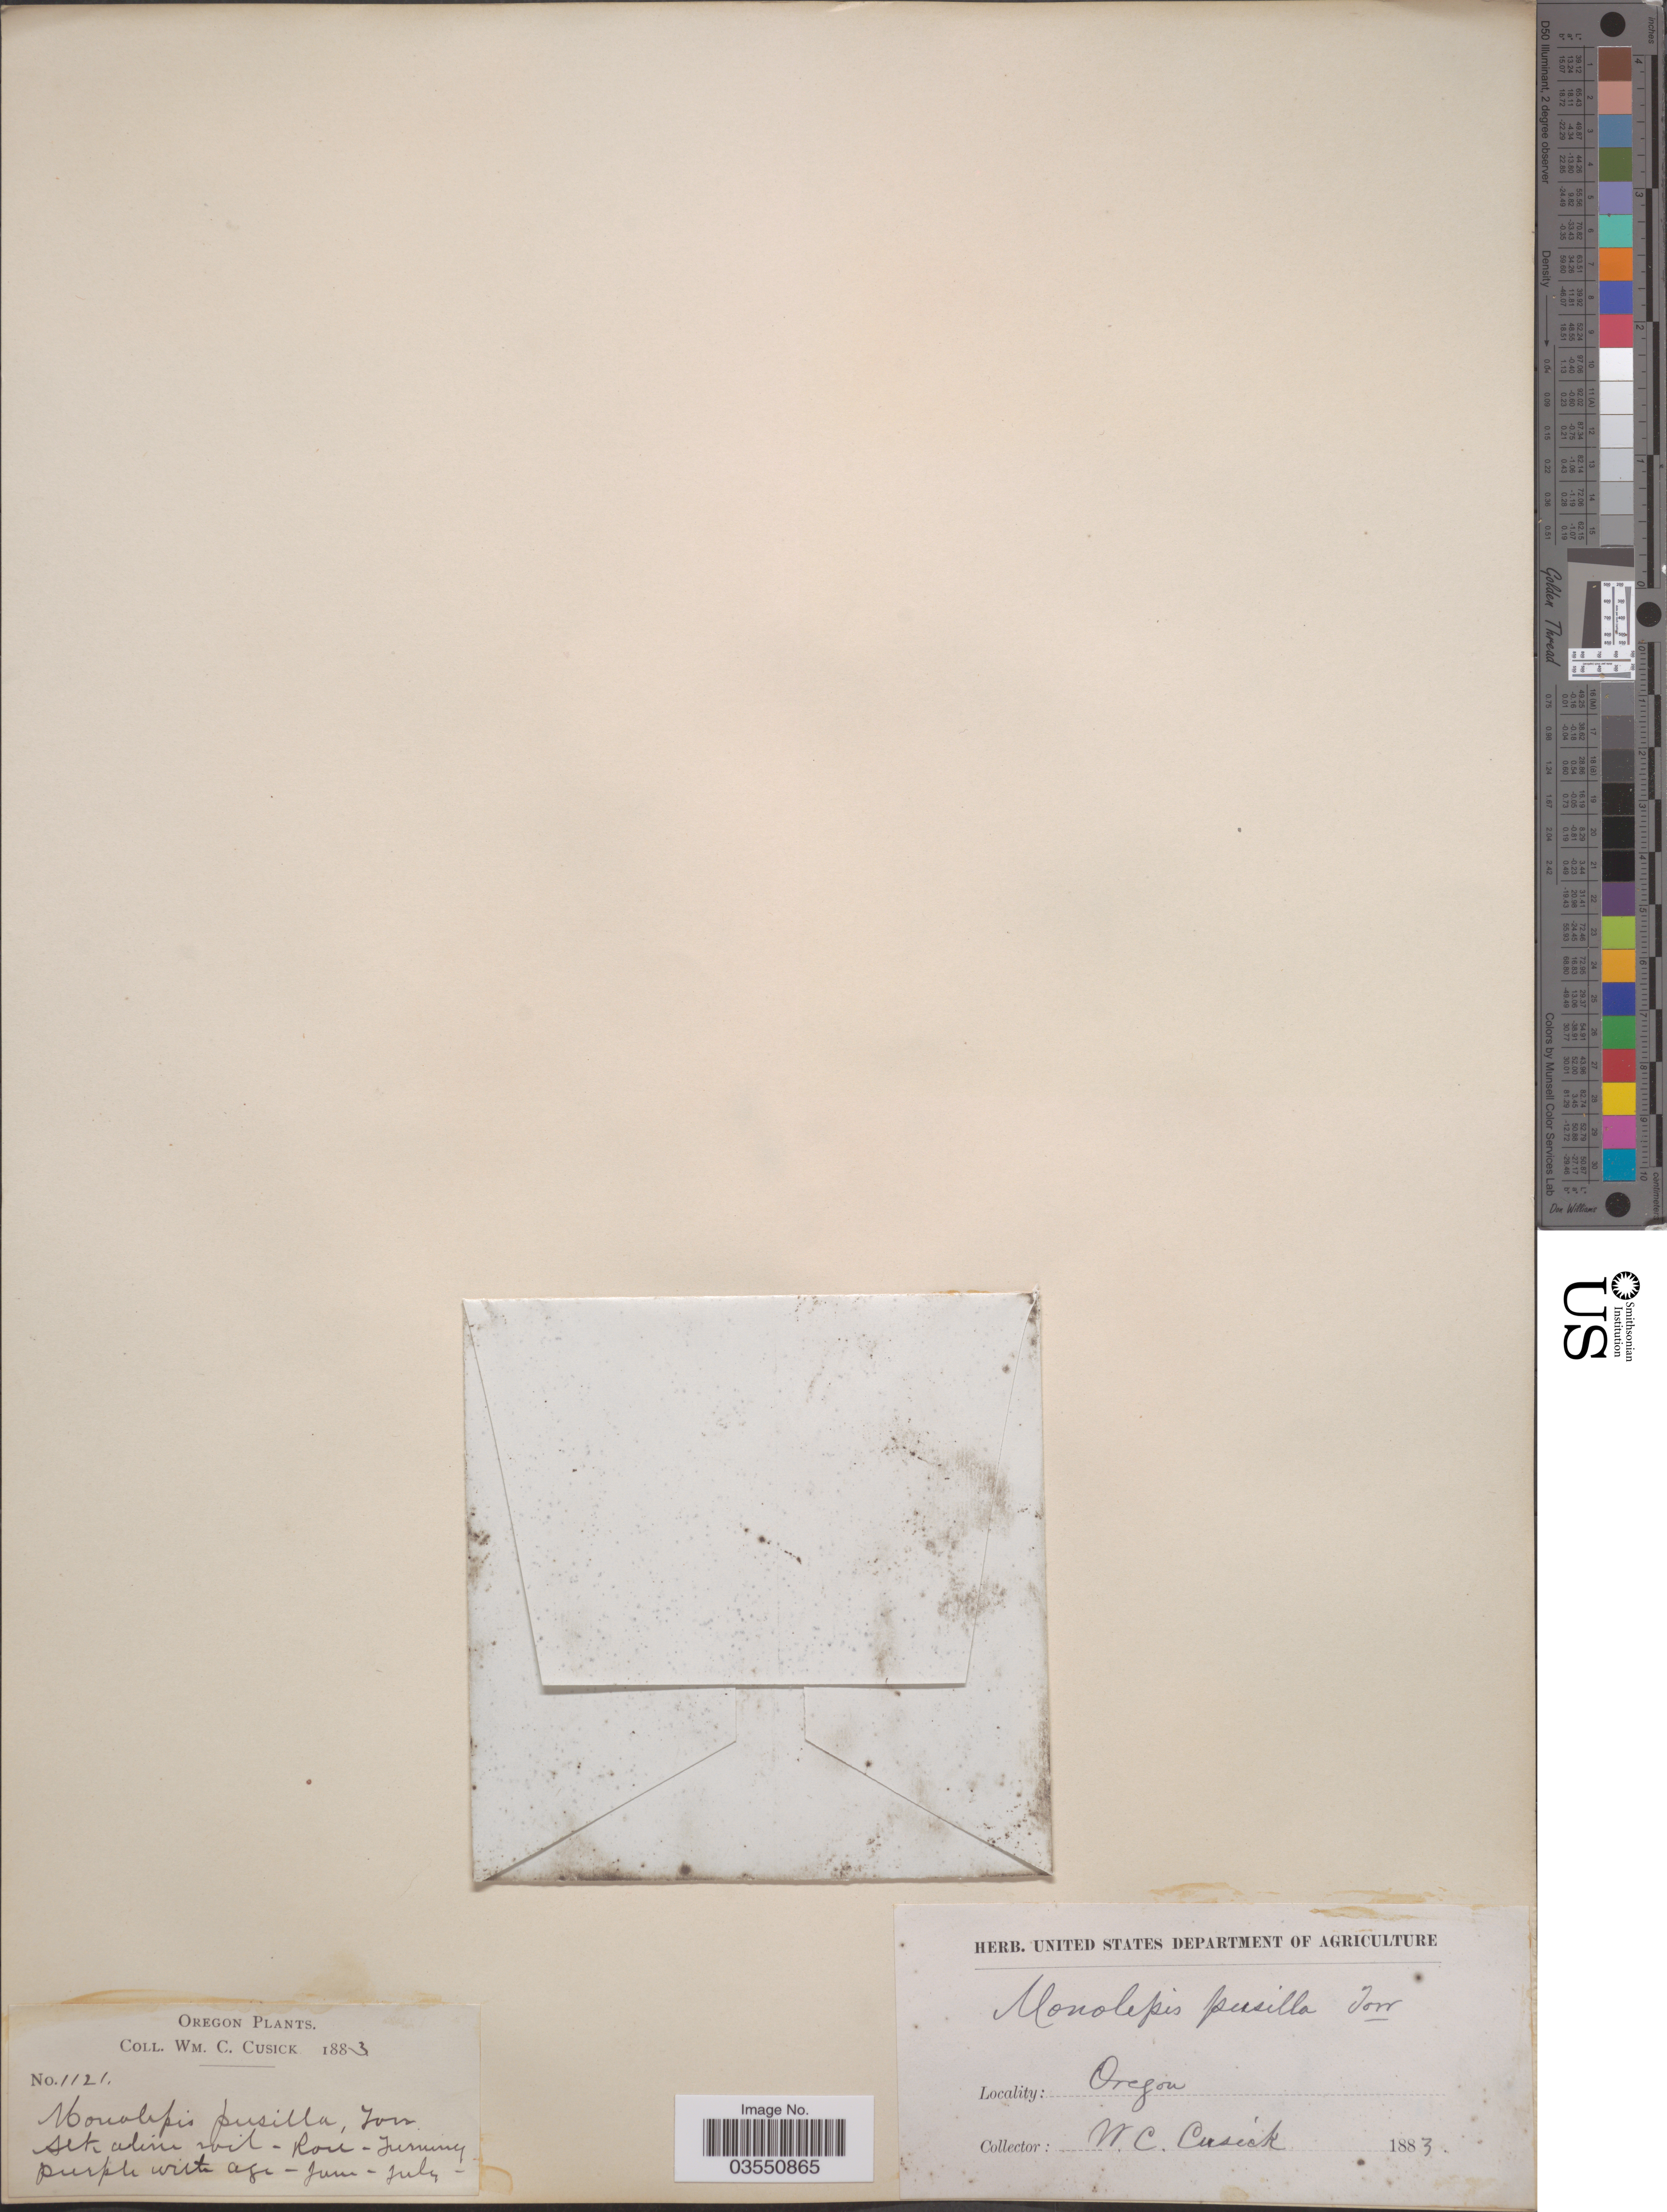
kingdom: Plantae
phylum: Tracheophyta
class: Magnoliopsida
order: Caryophyllales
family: Amaranthaceae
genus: Micromonolepis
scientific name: Micromonolepis pusilla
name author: (Torr. ex S. Watson) Ulbr.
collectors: W. C. Cusick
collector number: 1121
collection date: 1883-06/1883-07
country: United States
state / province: Oregon